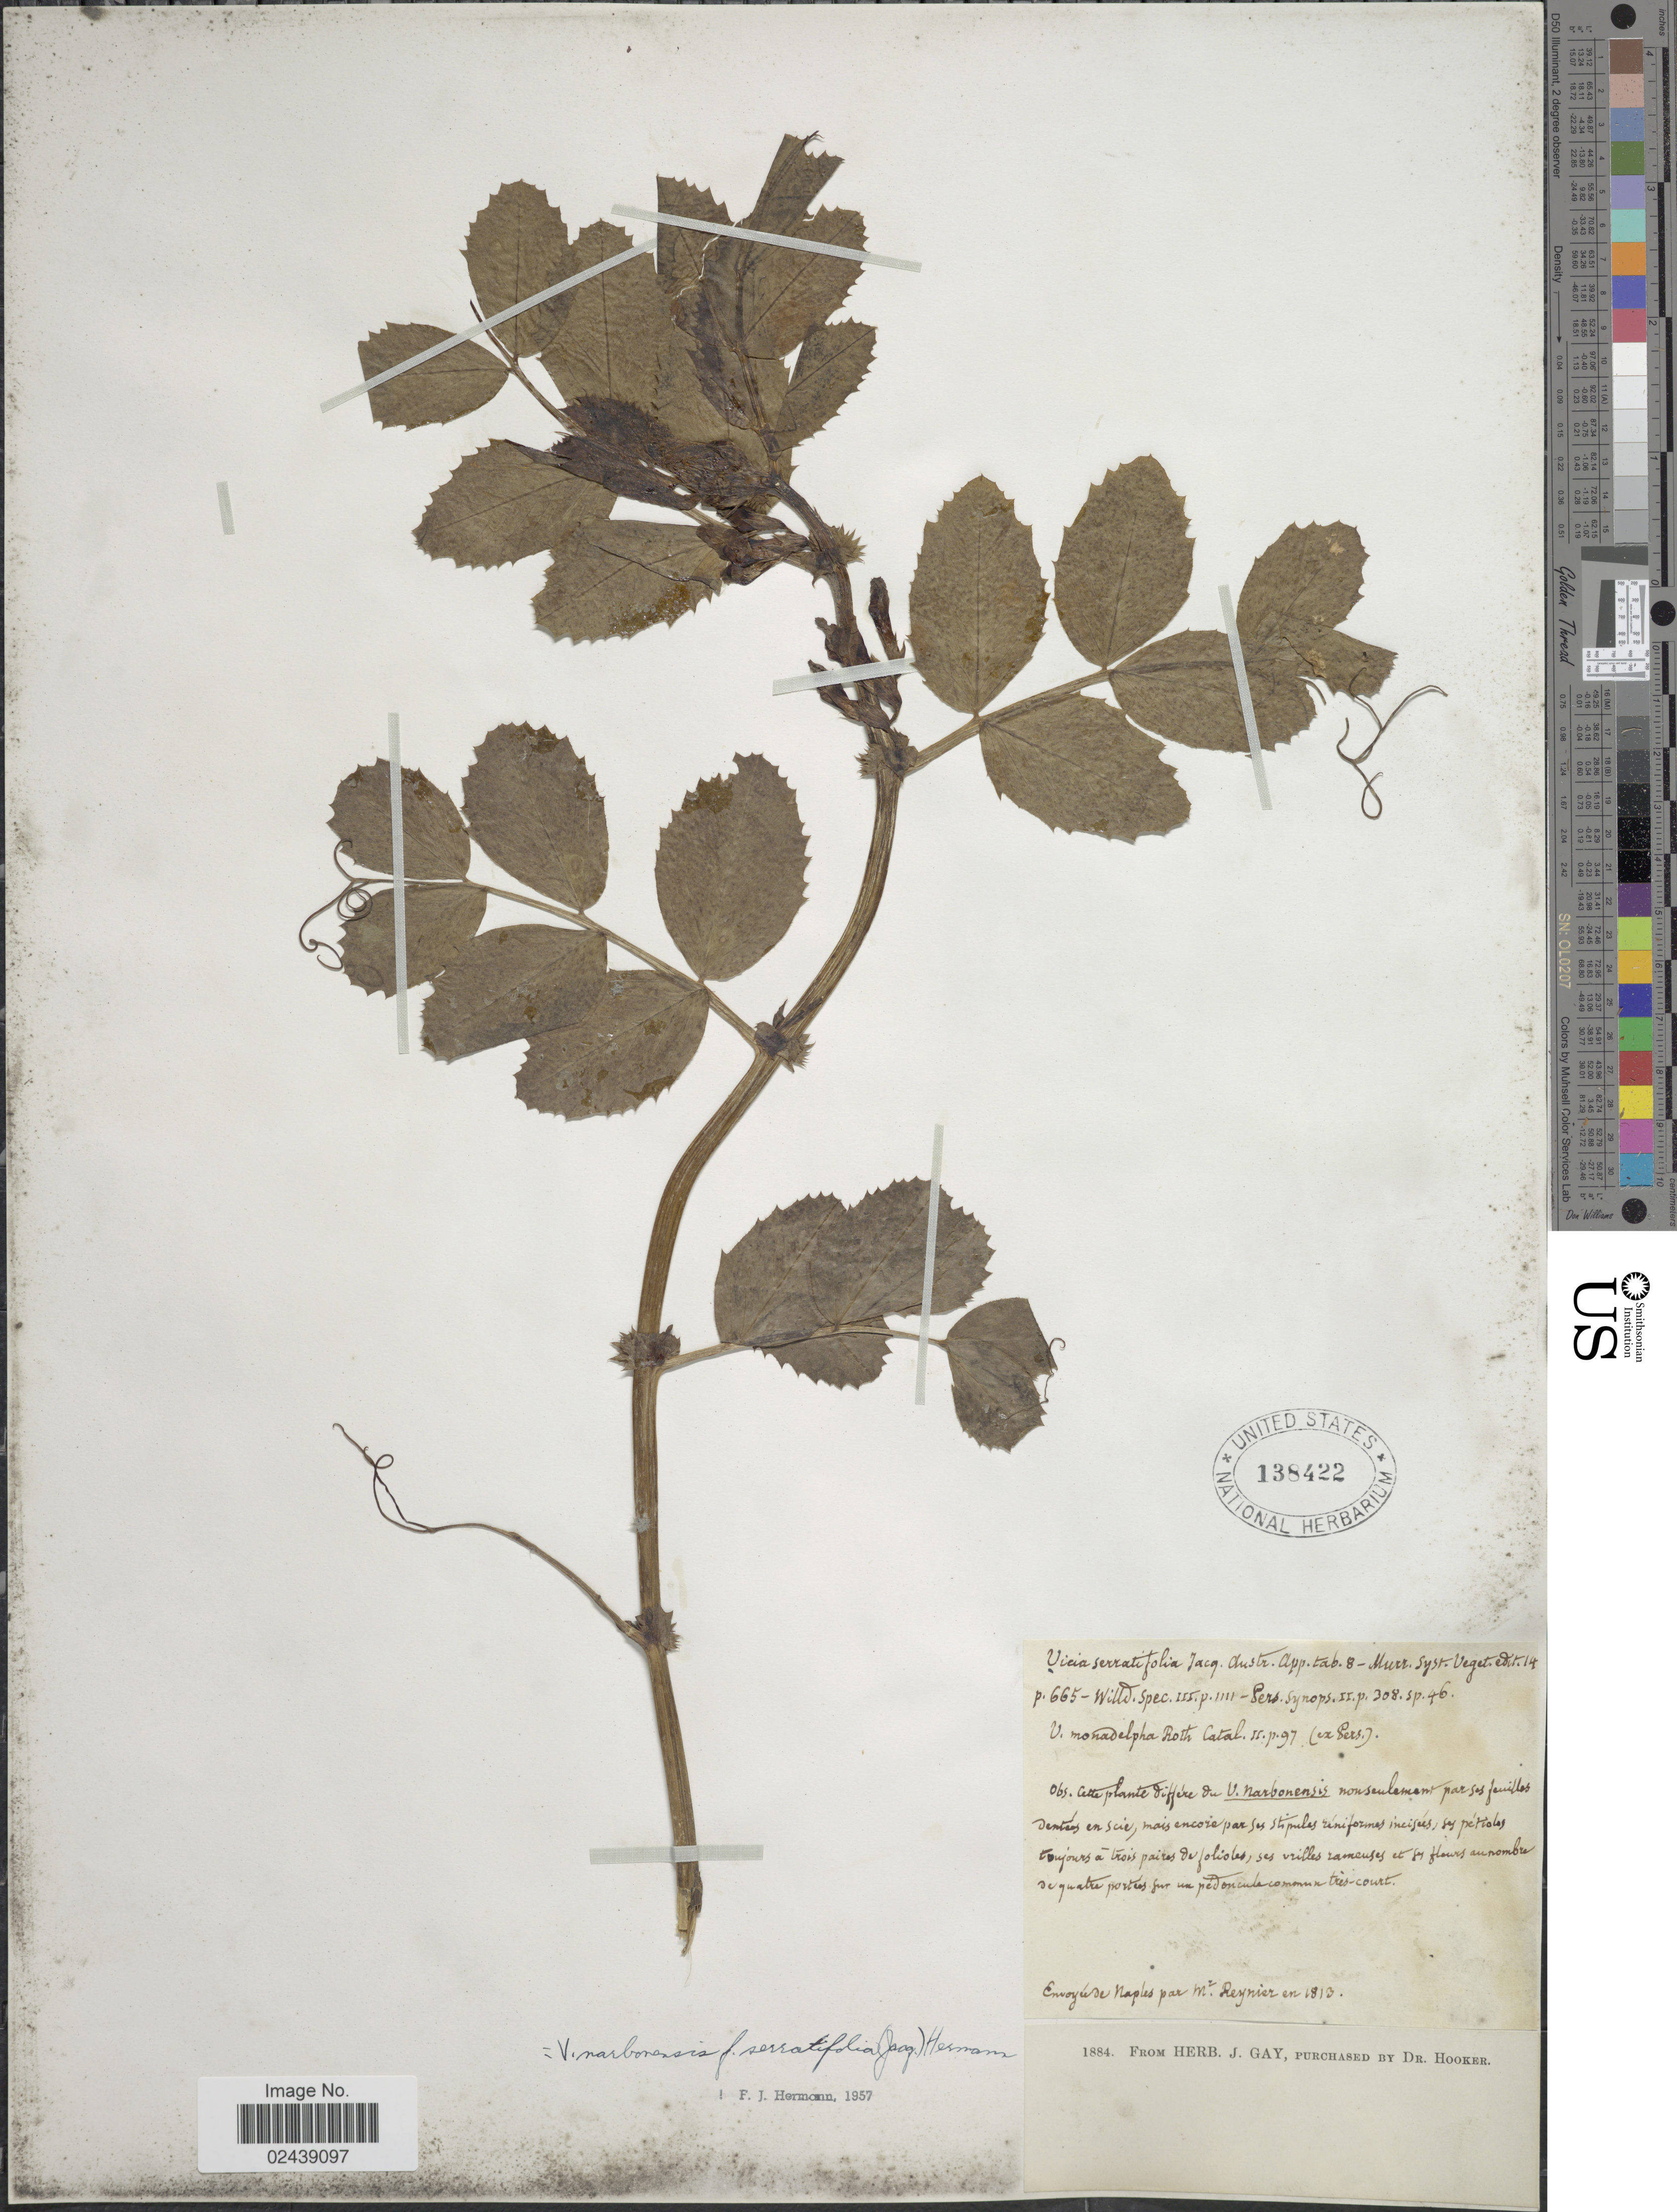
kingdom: Plantae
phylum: Tracheophyta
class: Magnoliopsida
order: Fabales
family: Fabaceae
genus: Vicia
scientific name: Vicia narbonensis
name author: L.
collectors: -- Reynier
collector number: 1813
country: Italy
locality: Enboyee de Naples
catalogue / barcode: US 138422